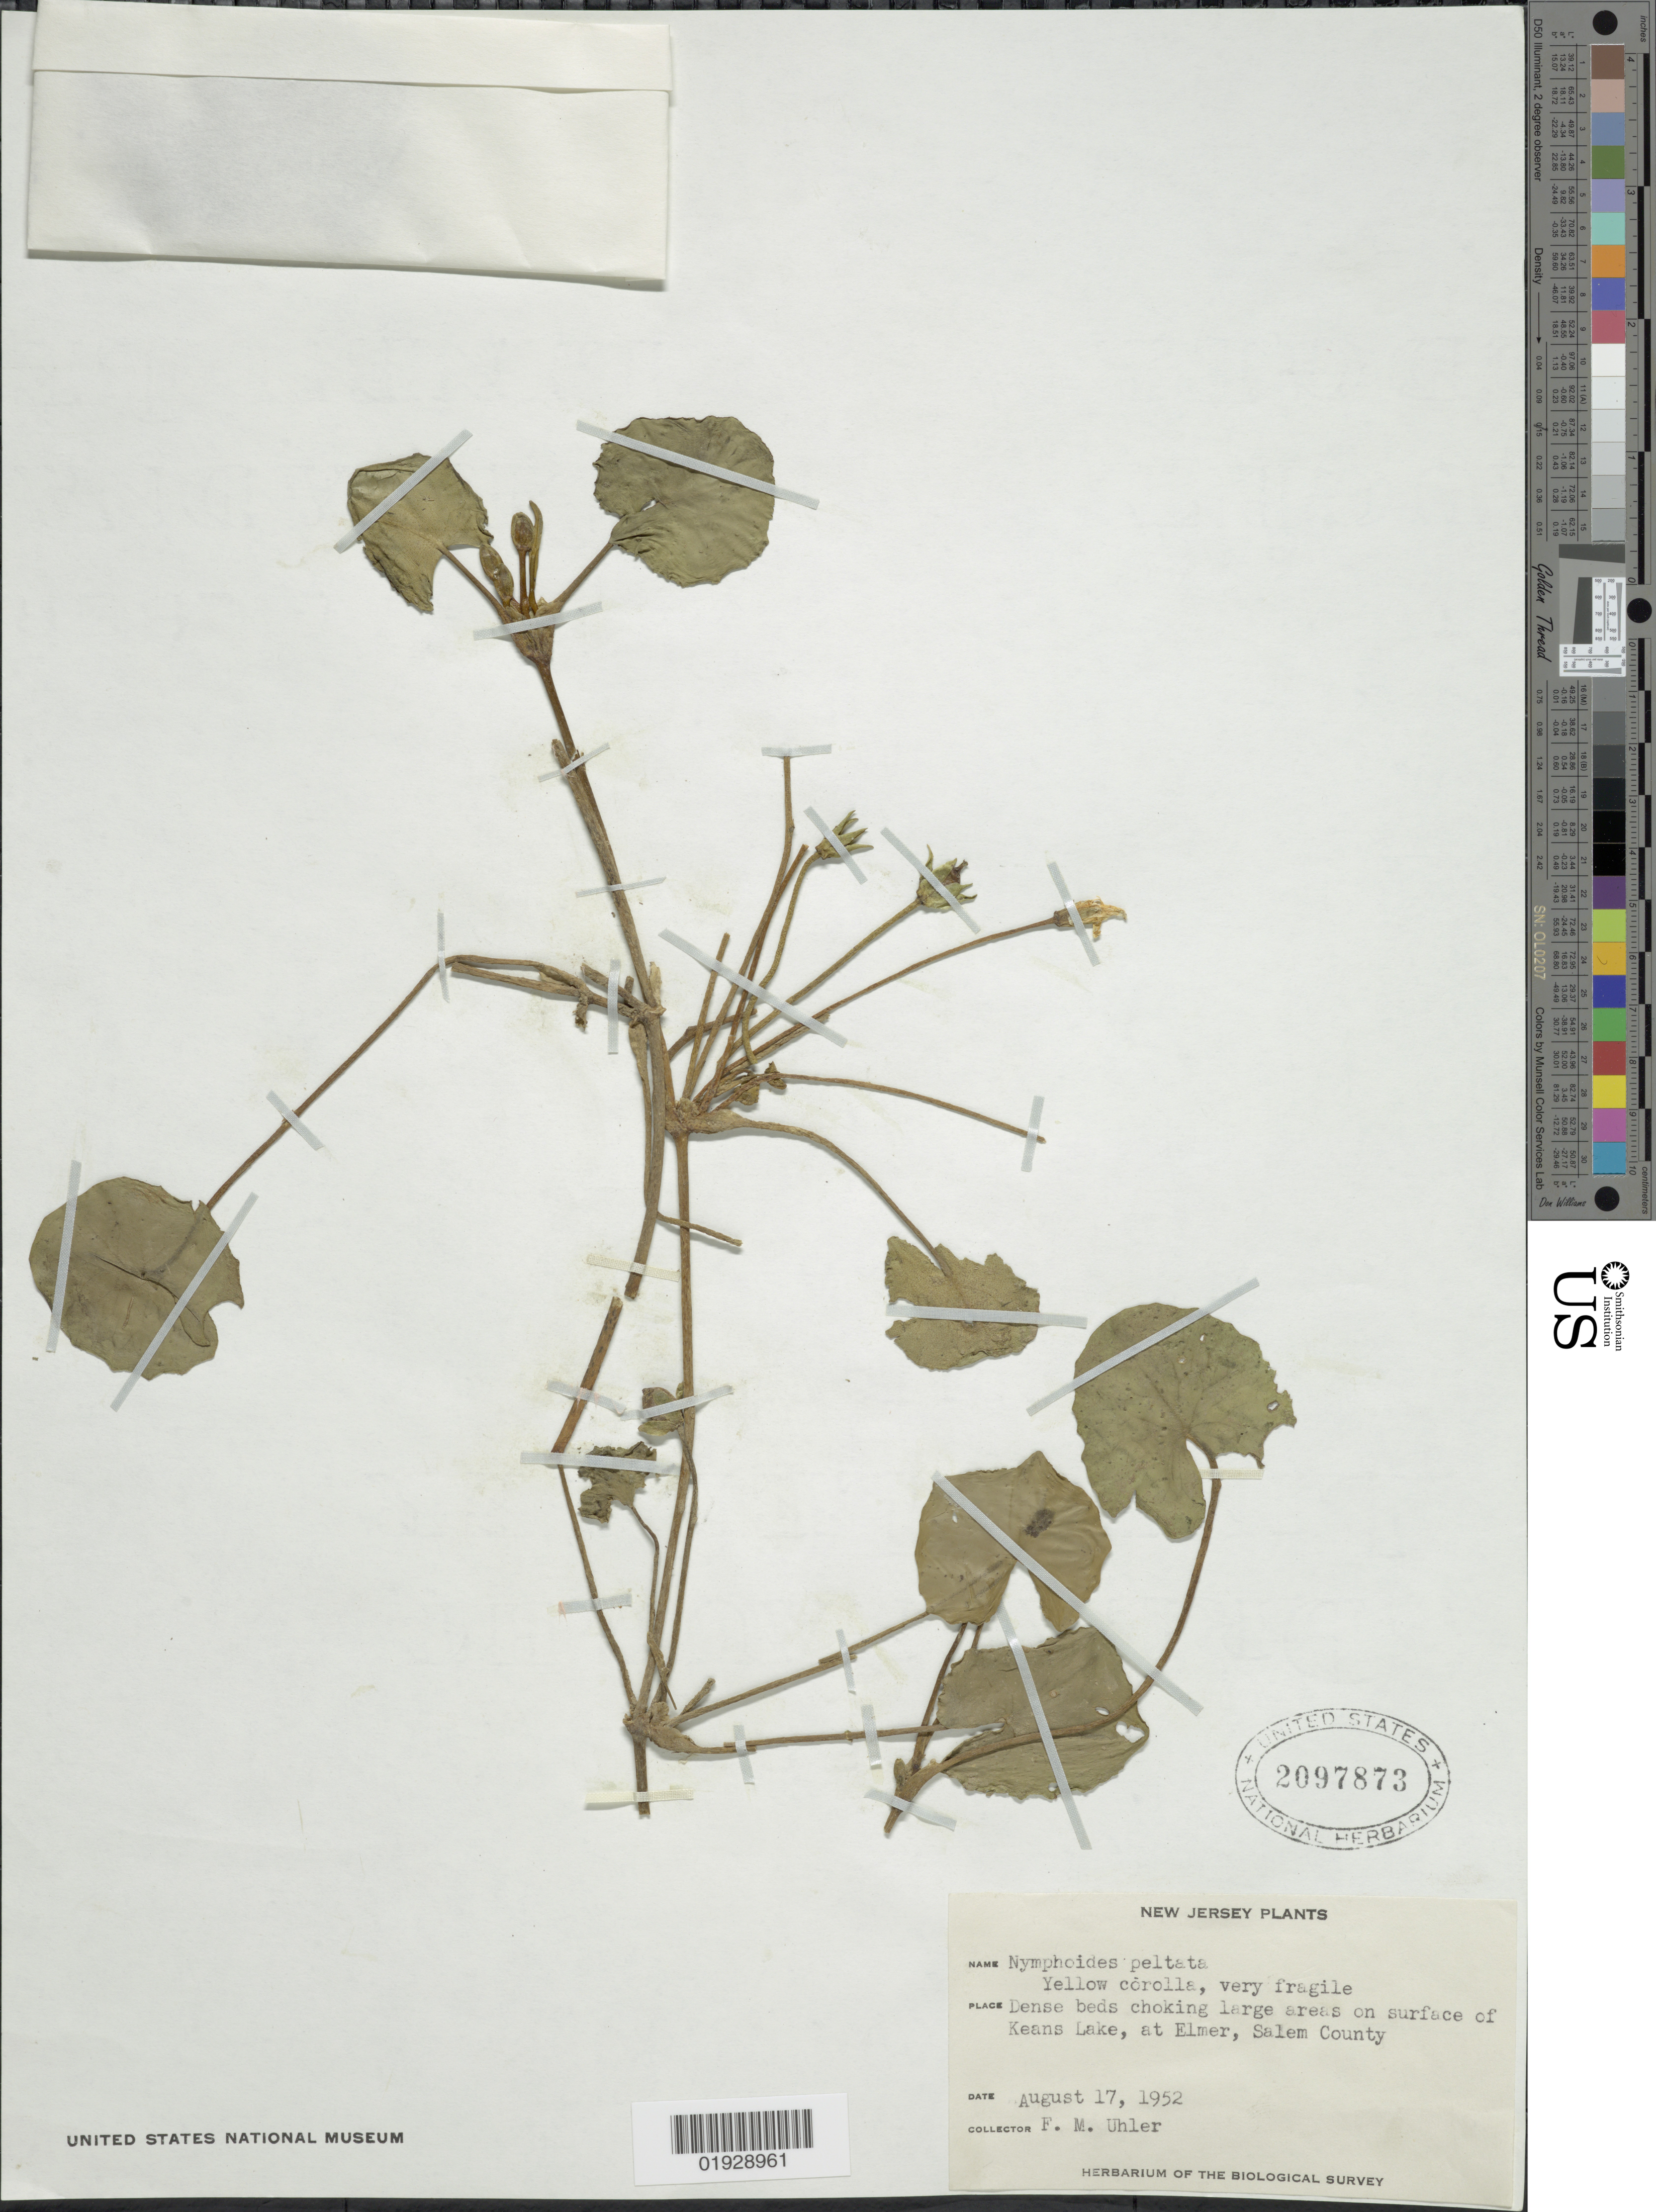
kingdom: Plantae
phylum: Tracheophyta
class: Magnoliopsida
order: Asterales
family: Menyanthaceae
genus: Nymphoides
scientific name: Nymphoides peltata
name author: (J.F. Gmel.) Britton & Rendle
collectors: F. M. Uhler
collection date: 1952-08-17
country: United States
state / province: New Jersey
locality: Dense beds choking large areas on surface of Keans Lake, at Elmer, Salem County.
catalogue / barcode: US 2097873